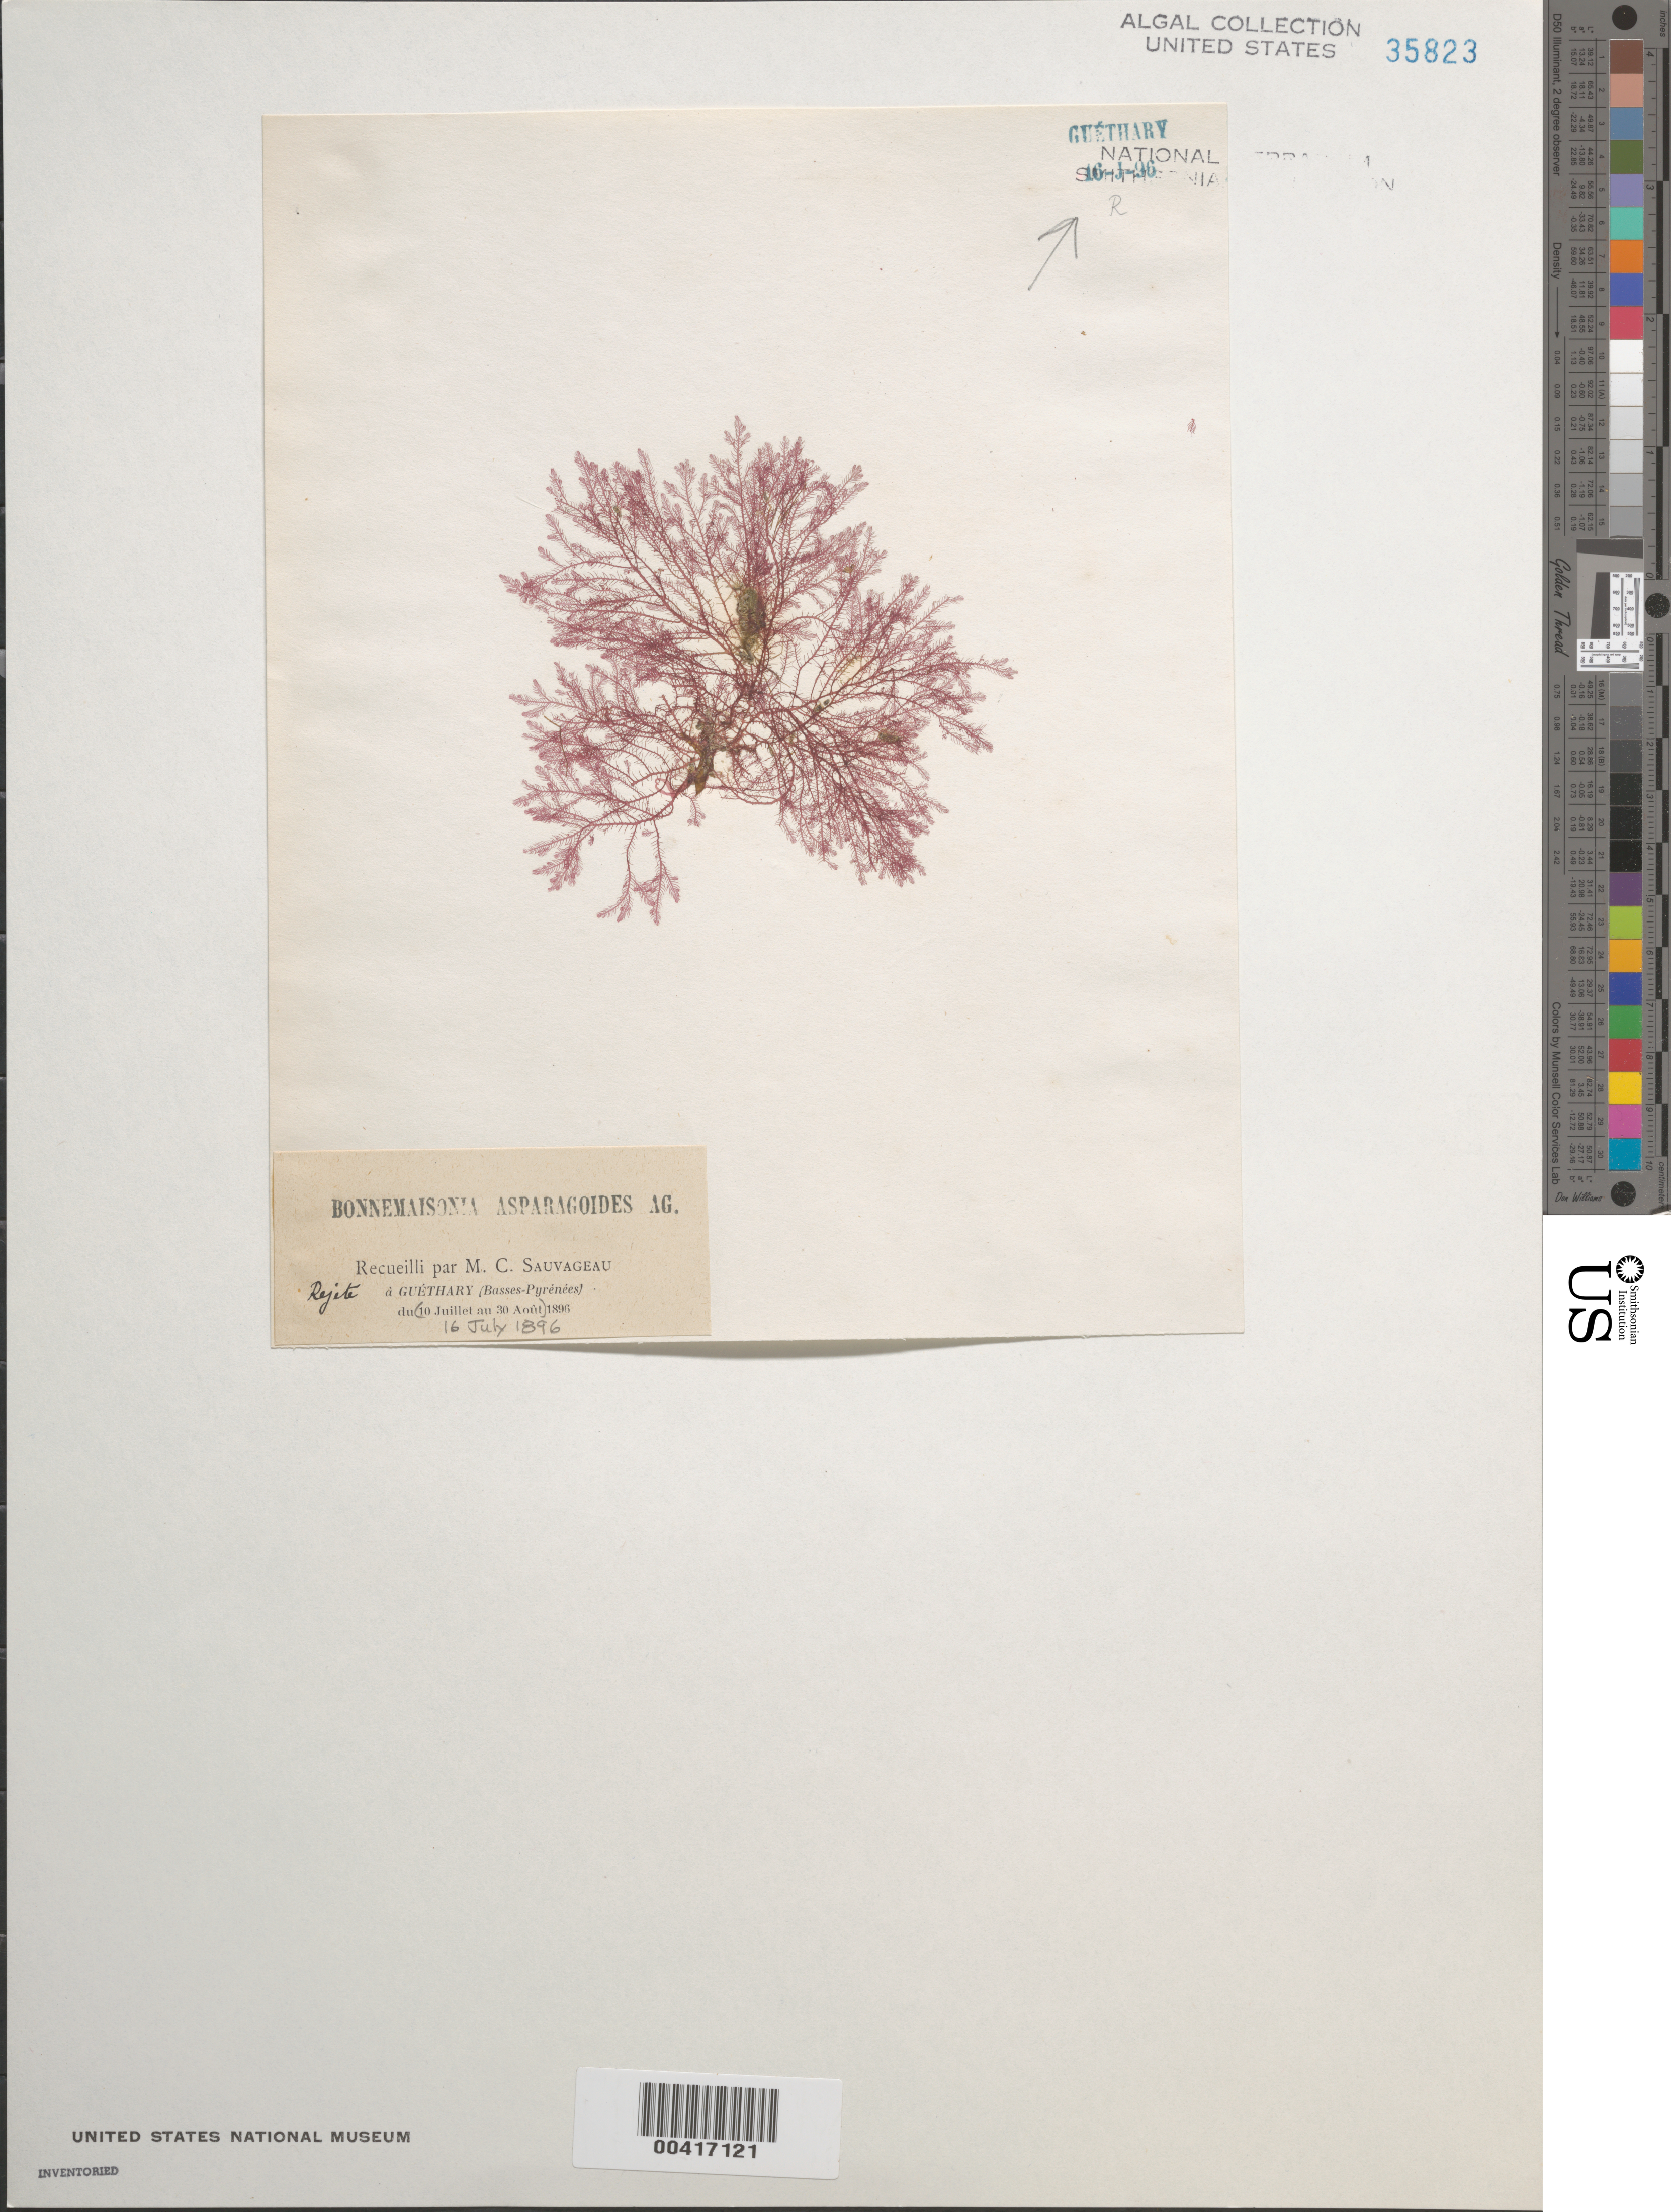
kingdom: Plantae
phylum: Rhodophyta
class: Florideophyceae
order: Bonnemaisoniales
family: Bonnemaisoniaceae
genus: Bonnemaisonia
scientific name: Bonnemaisonia asparagoides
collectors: C. F. Sauvageau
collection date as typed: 16 Jul 1896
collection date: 1896-07-16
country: France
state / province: Nouvelle-Aquitaine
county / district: Pyrénées-Atlantiques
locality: Guethary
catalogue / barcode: US 35823